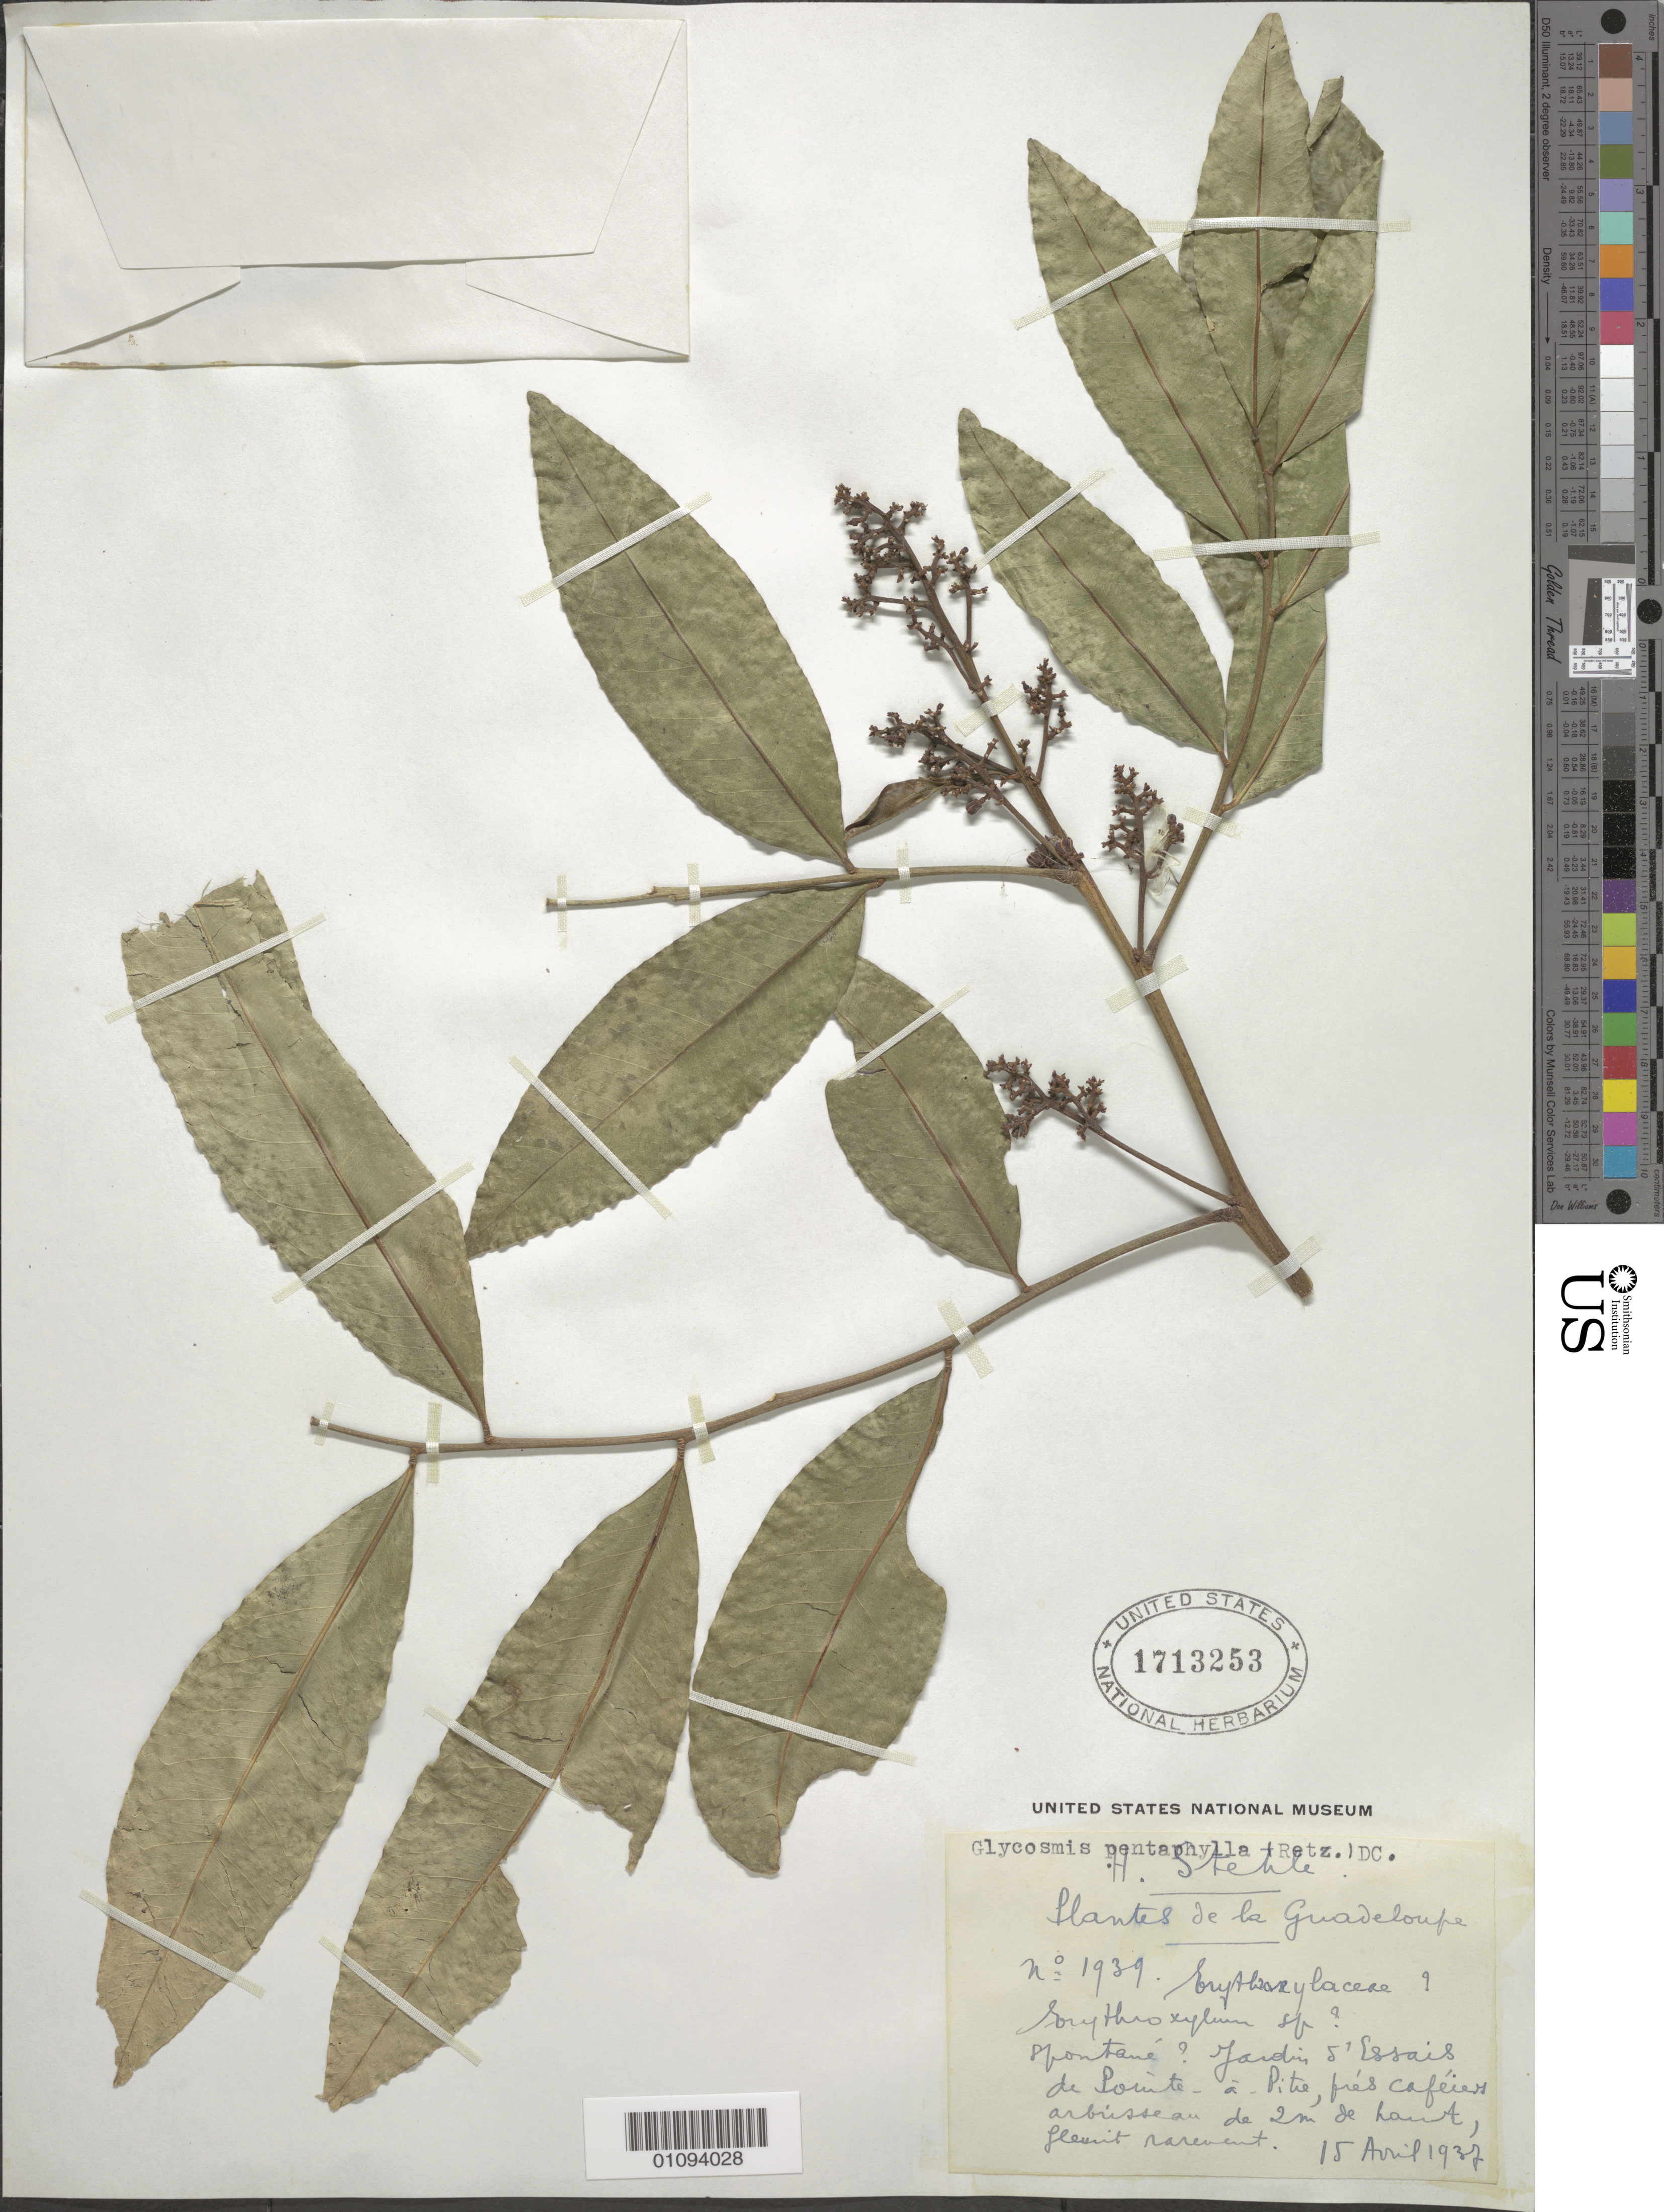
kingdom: Plantae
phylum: Tracheophyta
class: Magnoliopsida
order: Sapindales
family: Rutaceae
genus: Glycosmis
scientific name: Glycosmis pentaphylla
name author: (Retz.) DC.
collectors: H. Stehlé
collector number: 1939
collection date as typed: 15 Apr 1937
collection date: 1937-04-15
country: Guadeloupe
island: Grande Terre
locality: Jardin d'Essasis, Pointe a Pitre, Subpontane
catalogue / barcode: US 1713253